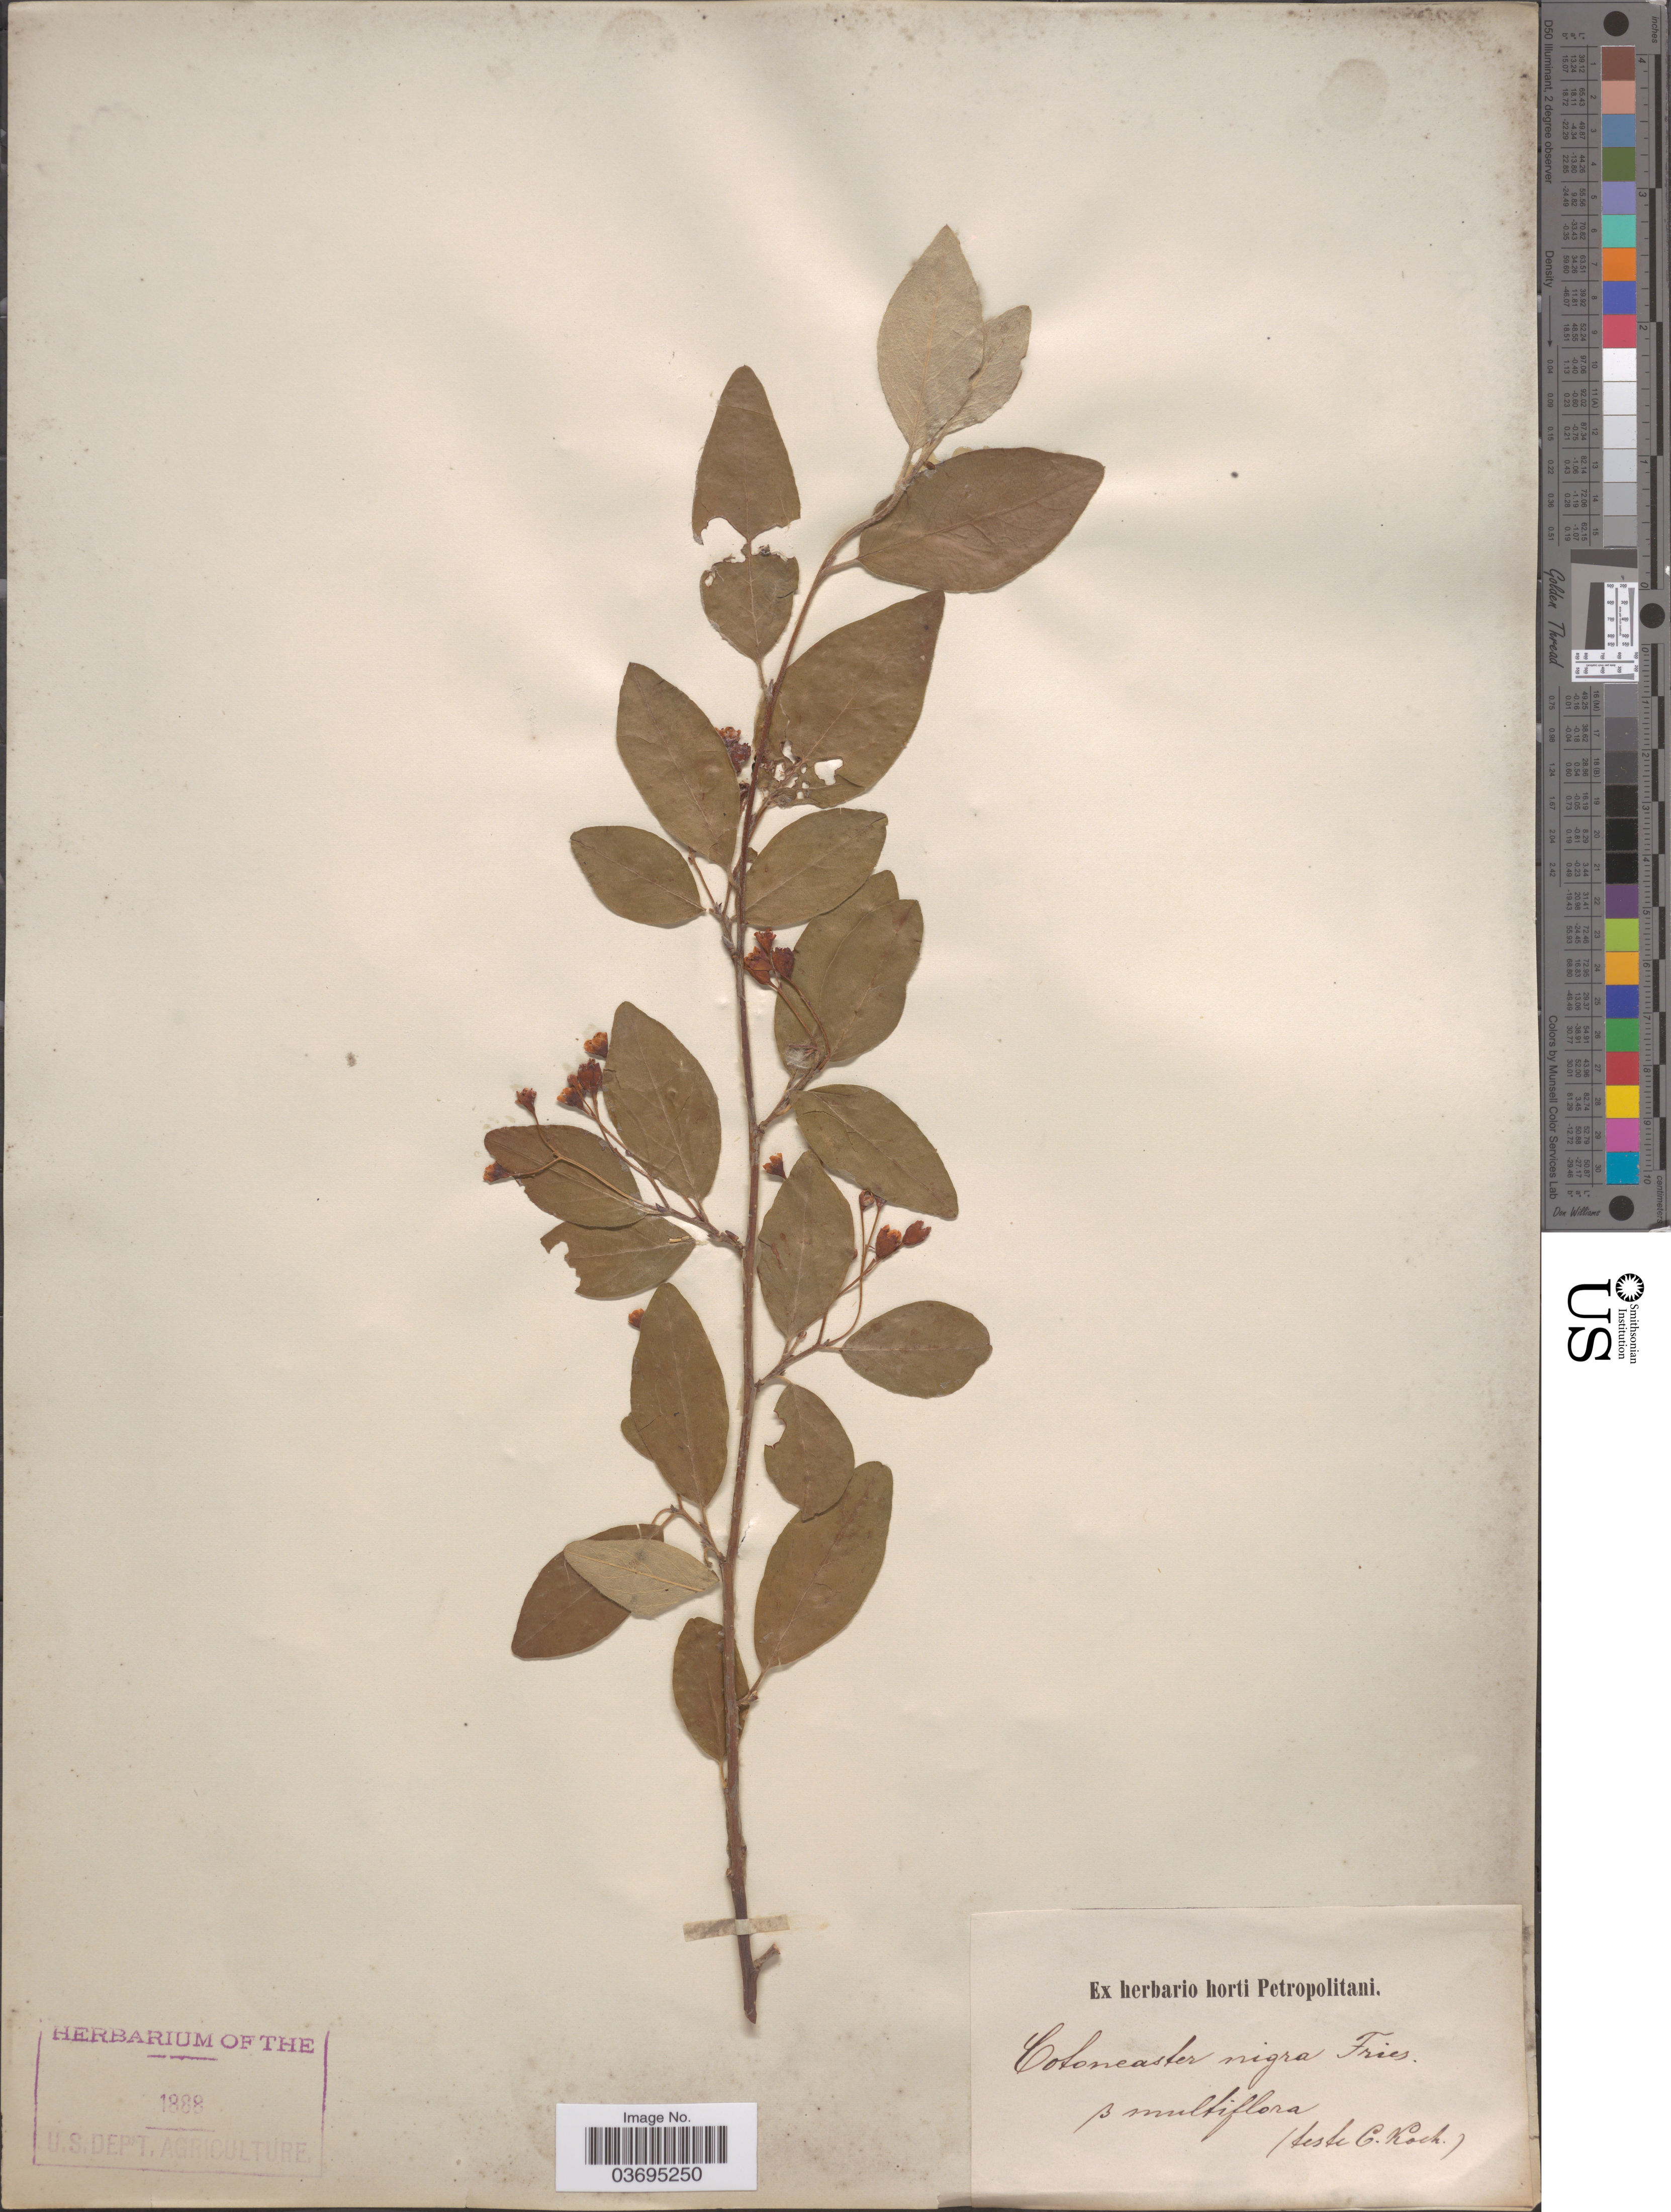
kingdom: Plantae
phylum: Tracheophyta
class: Magnoliopsida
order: Rosales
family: Rosaceae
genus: Cotoneaster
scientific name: Cotoneaster nigrus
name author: Wahlb.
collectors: ex Horto Bot. Petropolitano